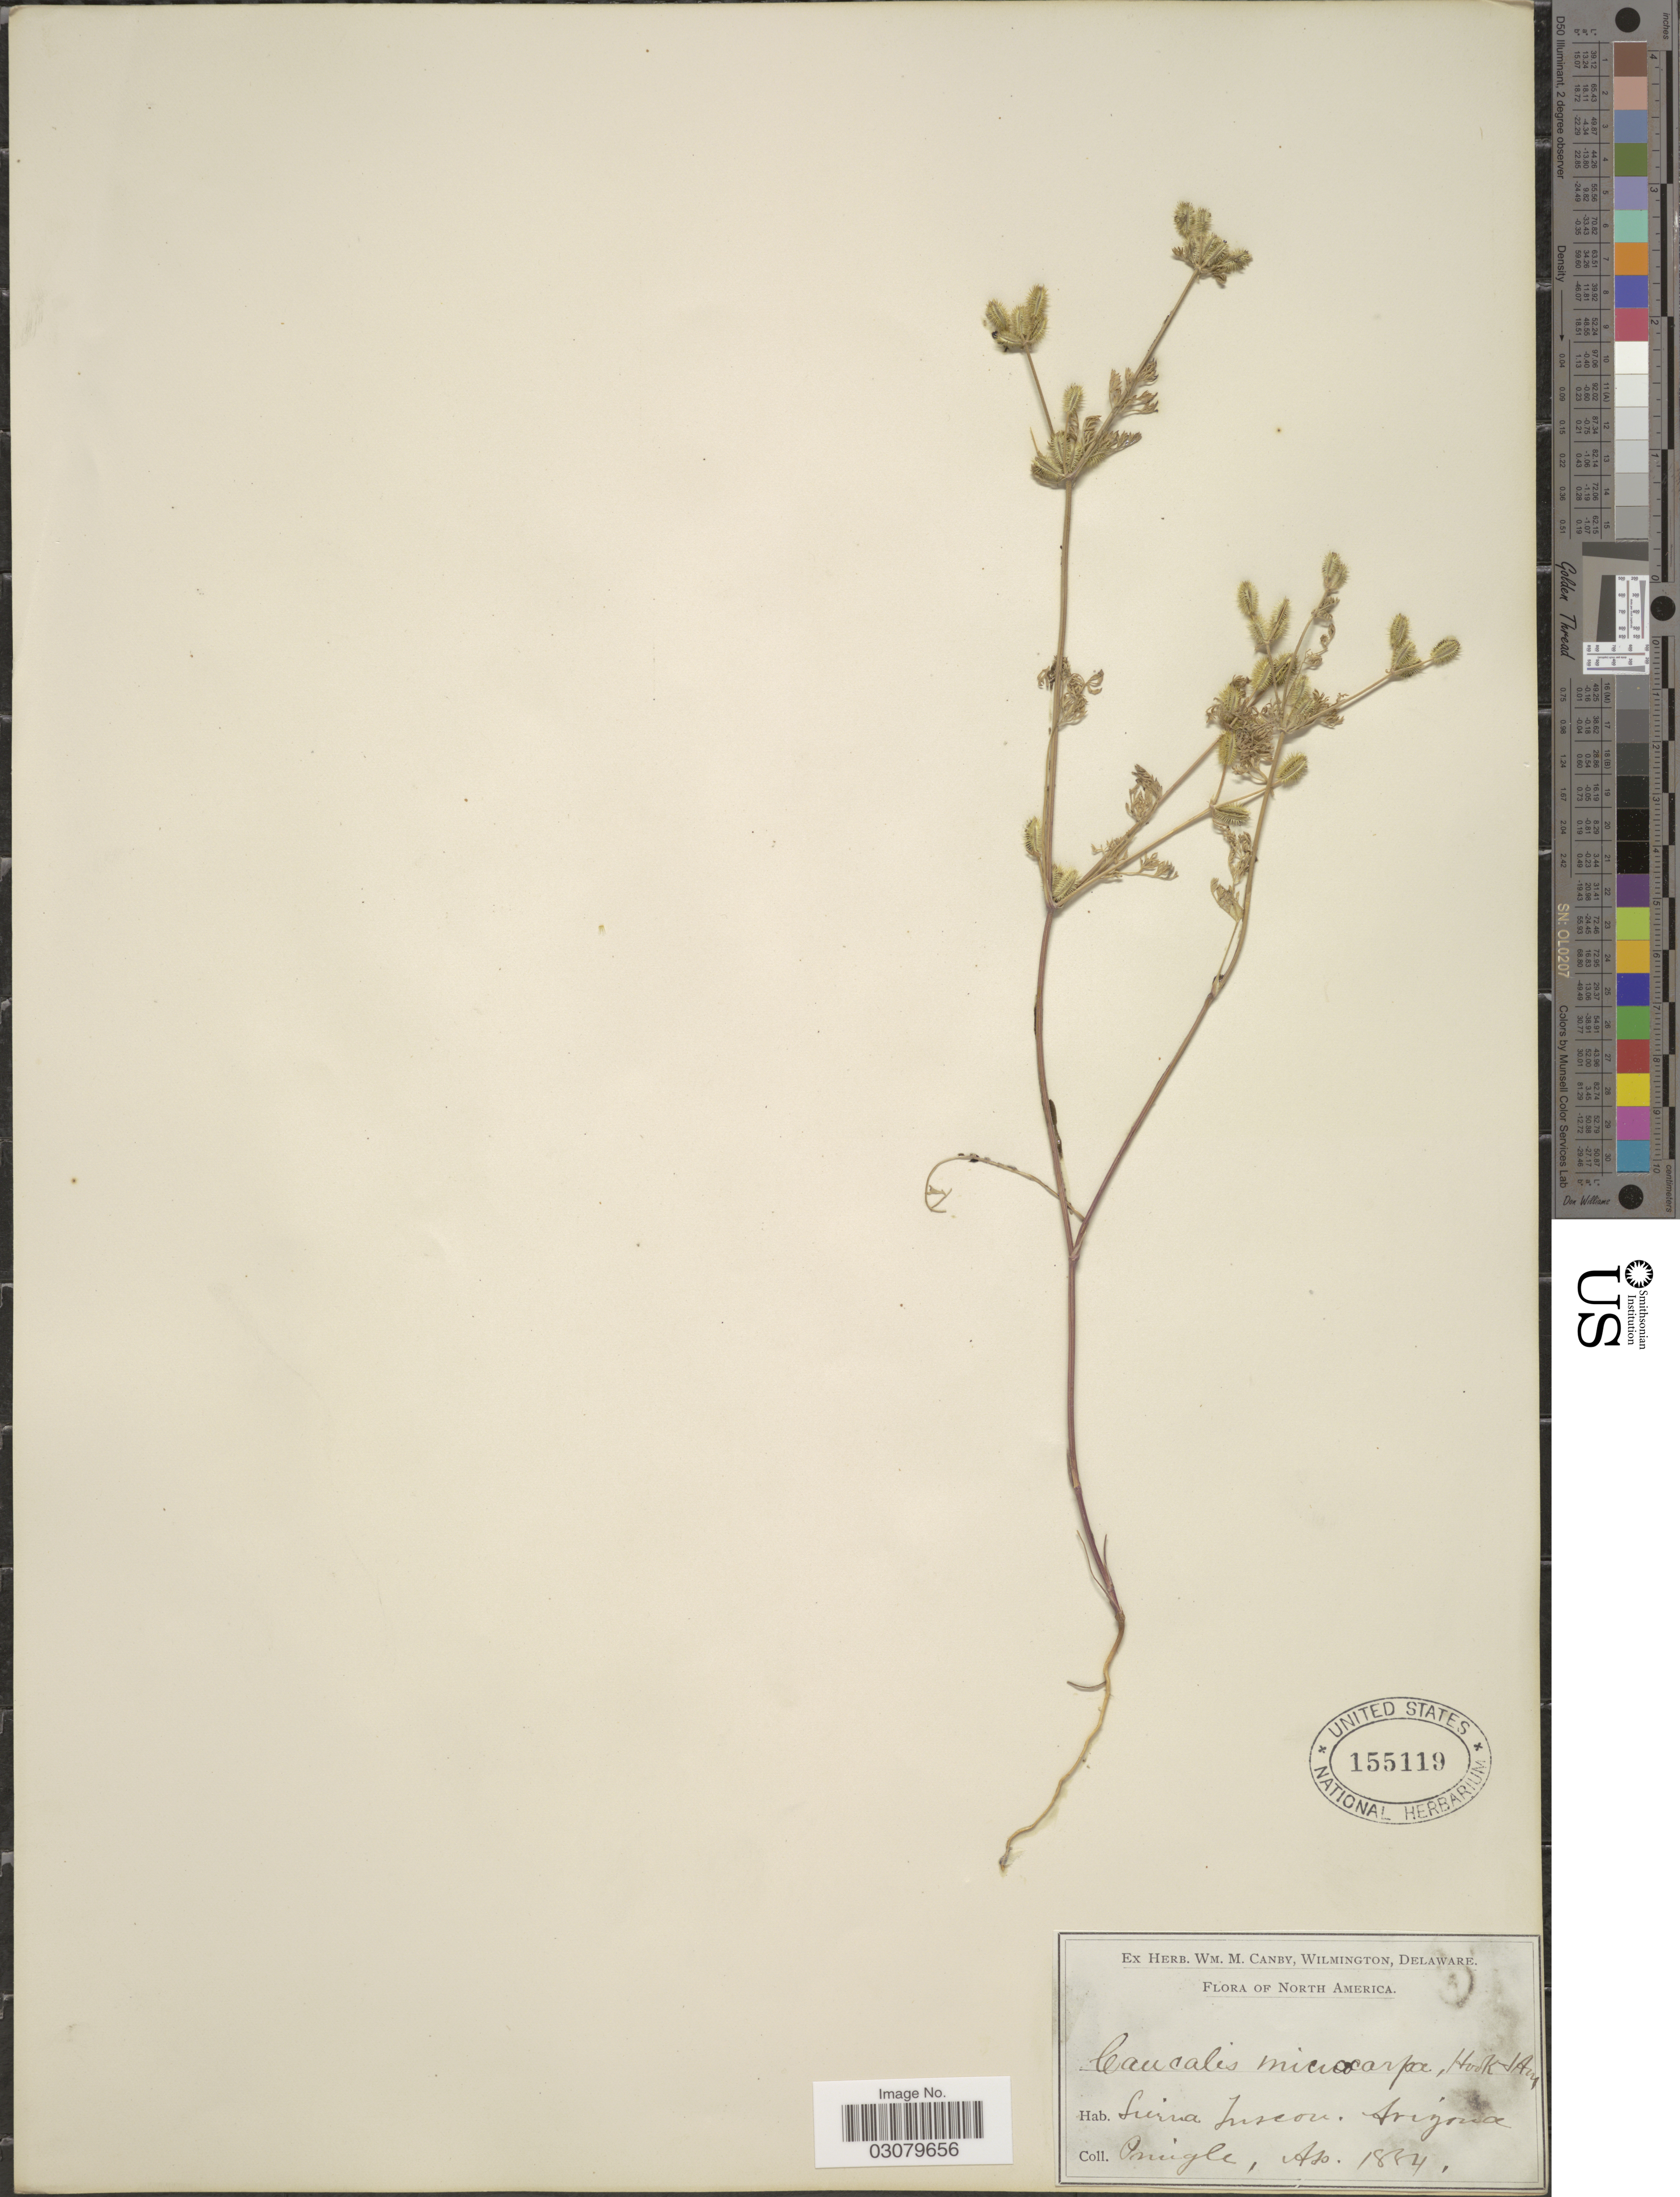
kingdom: Plantae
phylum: Tracheophyta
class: Magnoliopsida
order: Apiales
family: Apiaceae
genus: Caucalis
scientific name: Caucalis microcarpa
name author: Hook. & Arn.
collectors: -- Pringle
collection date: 1884-04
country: United States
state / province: Arizona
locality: Sierra Tucson.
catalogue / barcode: US 155119